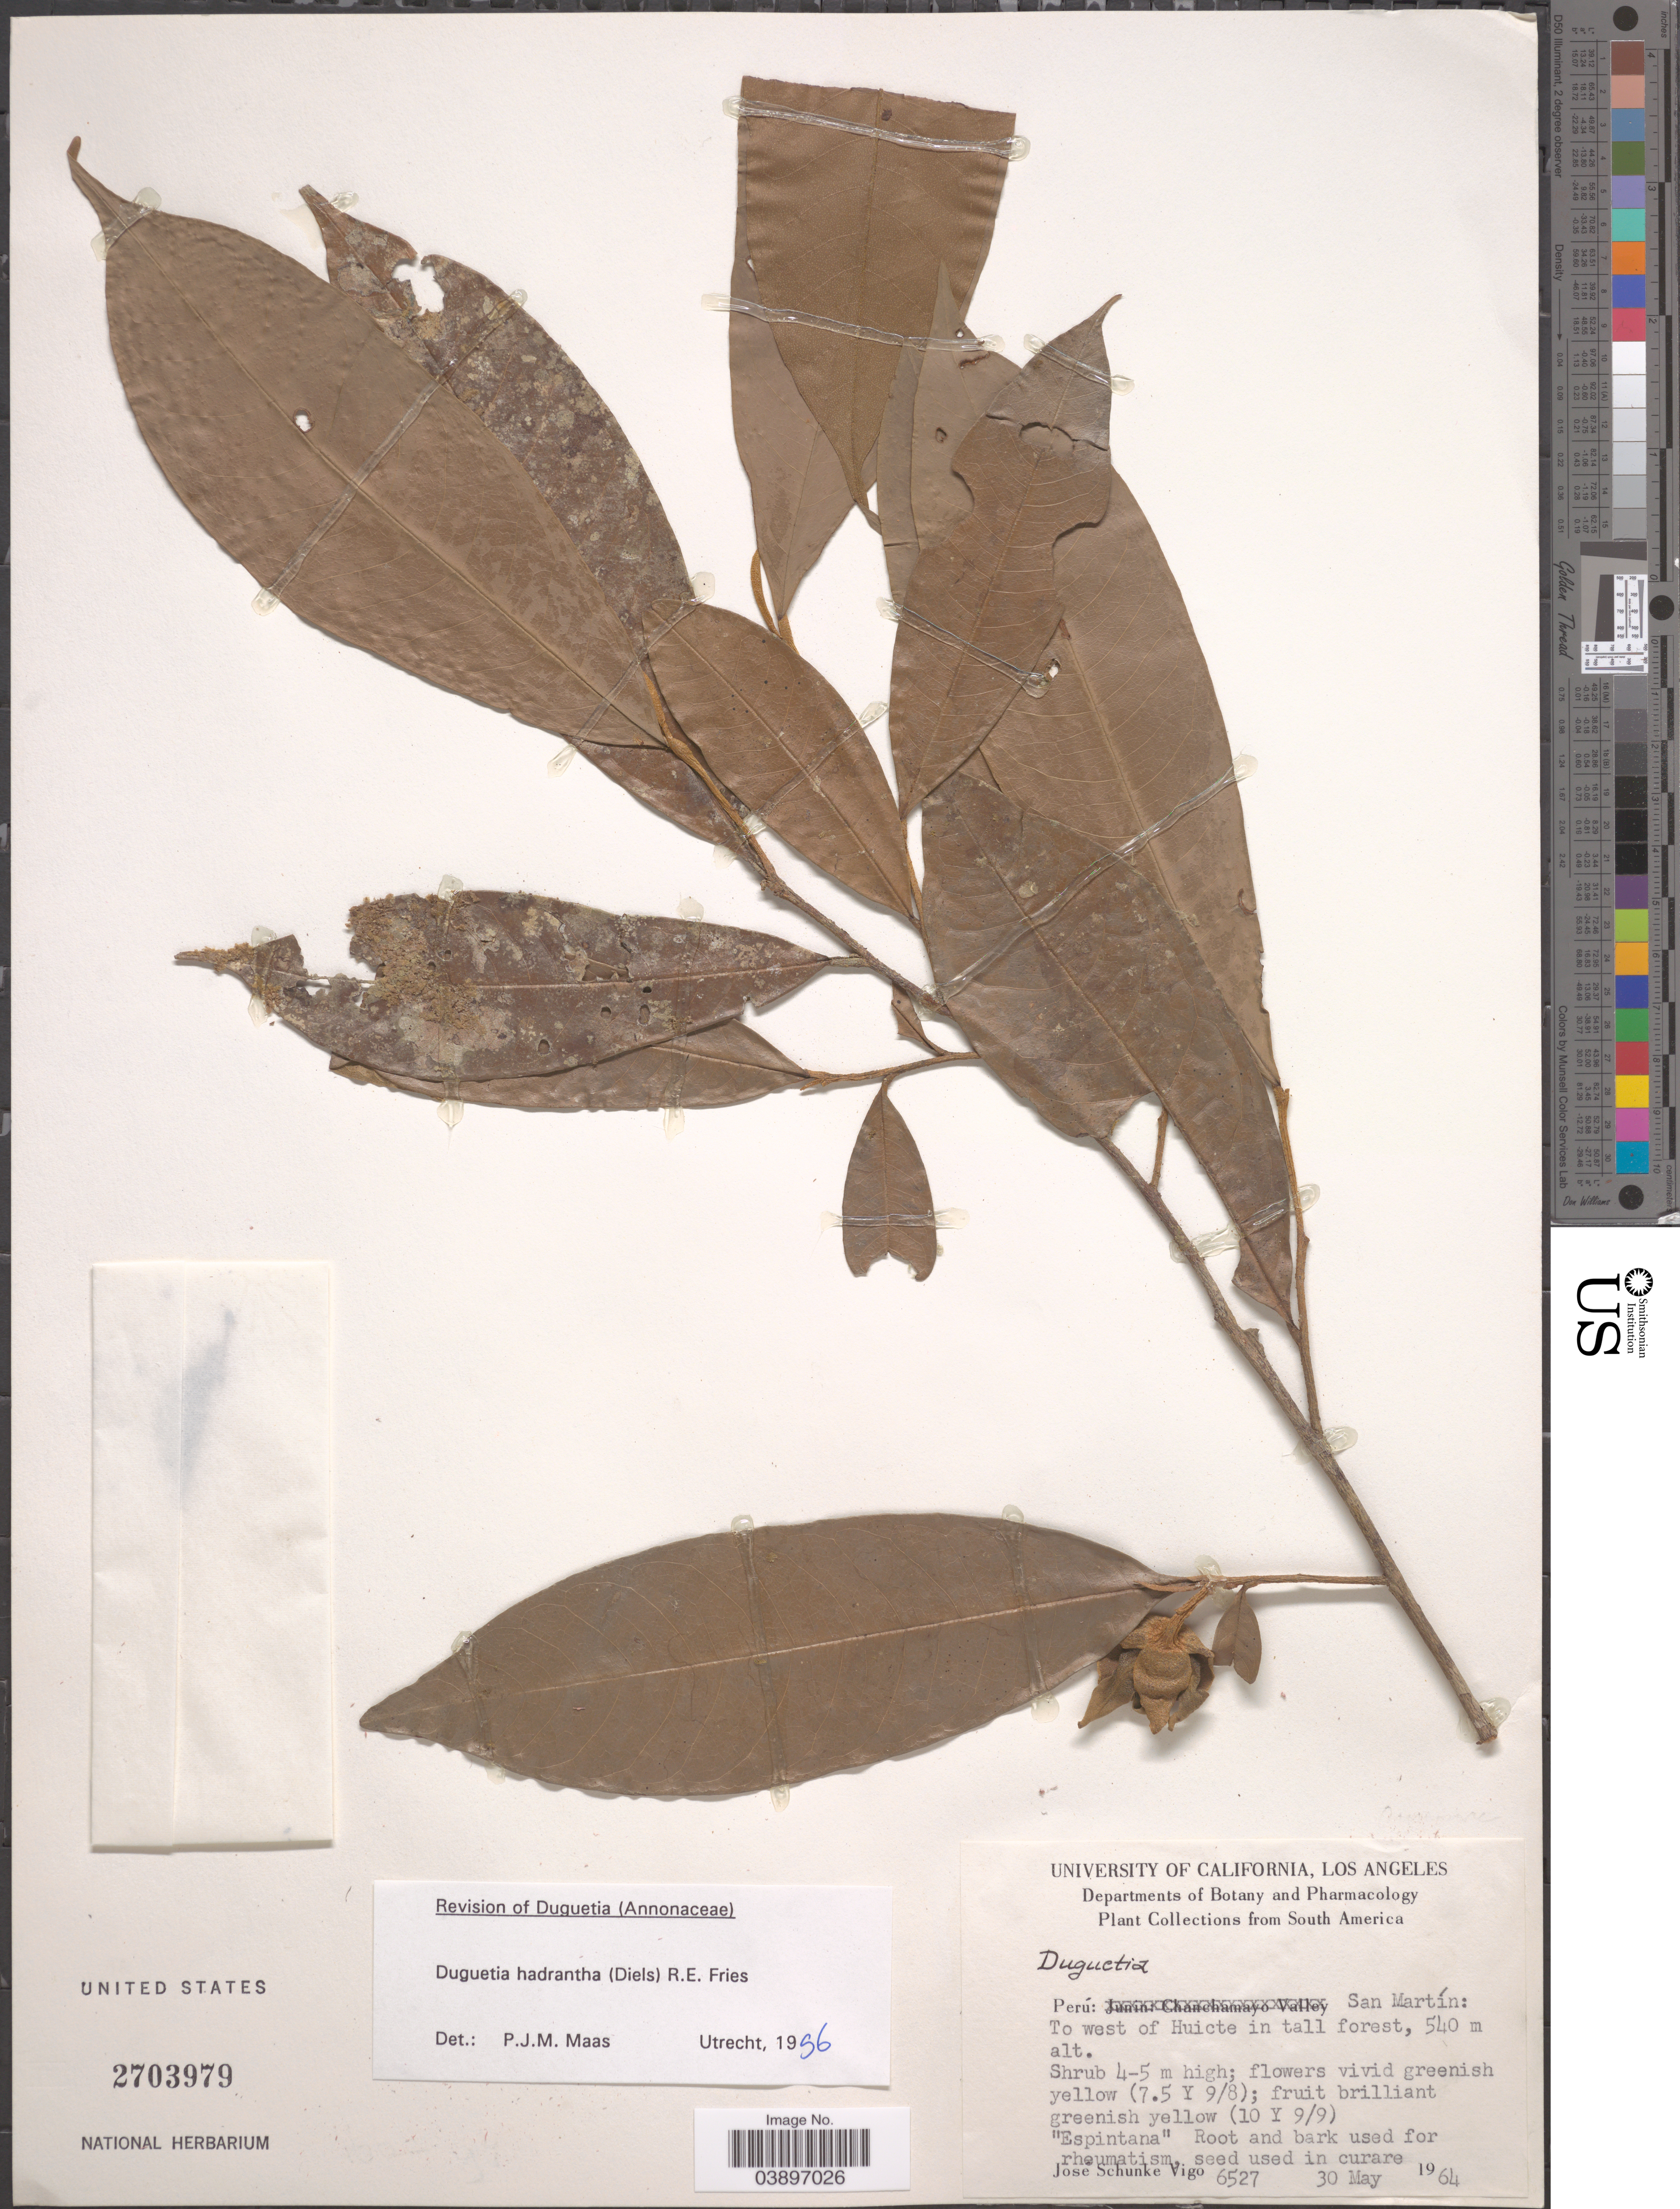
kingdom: Plantae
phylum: Tracheophyta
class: Magnoliopsida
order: Magnoliales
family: Annonaceae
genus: Duguetia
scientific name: Duguetia hadrantha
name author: (Diels) R.E. Fr.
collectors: J. Schunke Vigo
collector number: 6527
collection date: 1964-05-30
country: Peru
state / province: San Martín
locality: To west of Huicte in tall forest.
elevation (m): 540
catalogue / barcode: US 2703979